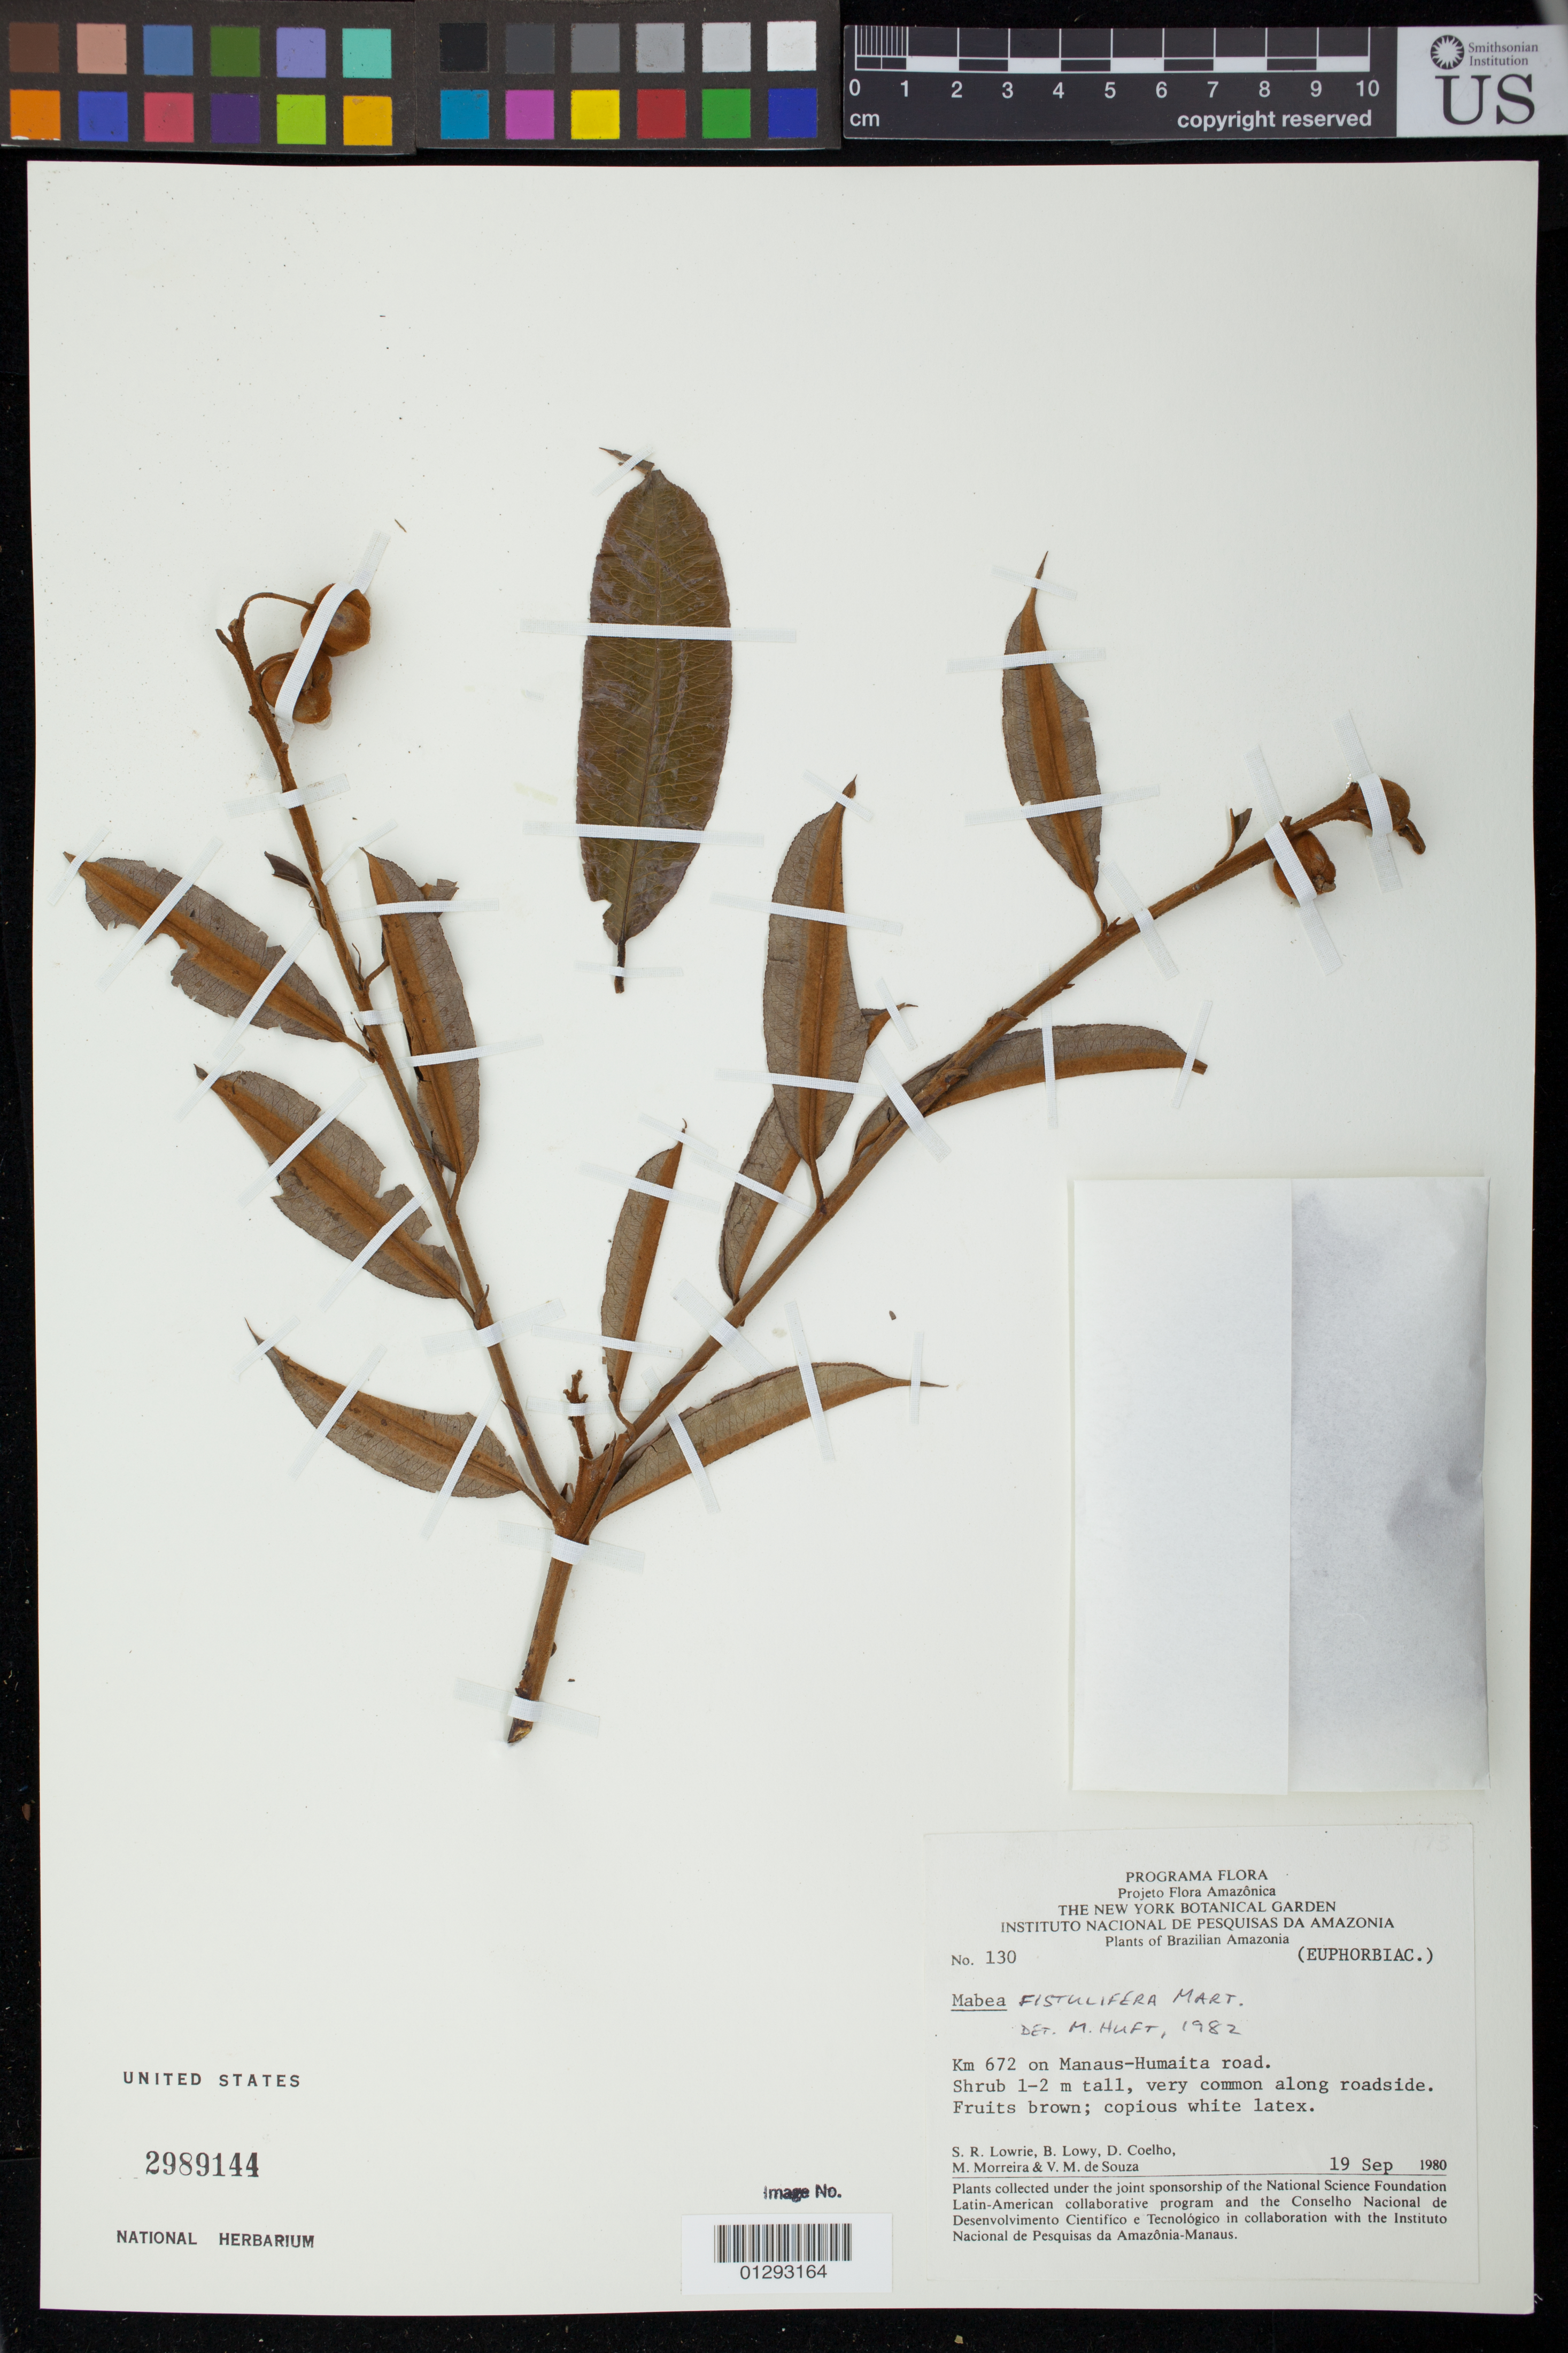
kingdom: Plantae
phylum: Tracheophyta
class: Magnoliopsida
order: Malpighiales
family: Euphorbiaceae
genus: Mabea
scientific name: Mabea fistulifera subsp. fistulifera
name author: Mart.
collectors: S. Lowrie, B. Lowy, D. F. Coêlho, M. Morreira & V. M. Souza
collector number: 130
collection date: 1980-09-19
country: Brazil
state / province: Amazonas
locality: Km 672 on Manaus-Humaita road.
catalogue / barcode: US 2989144